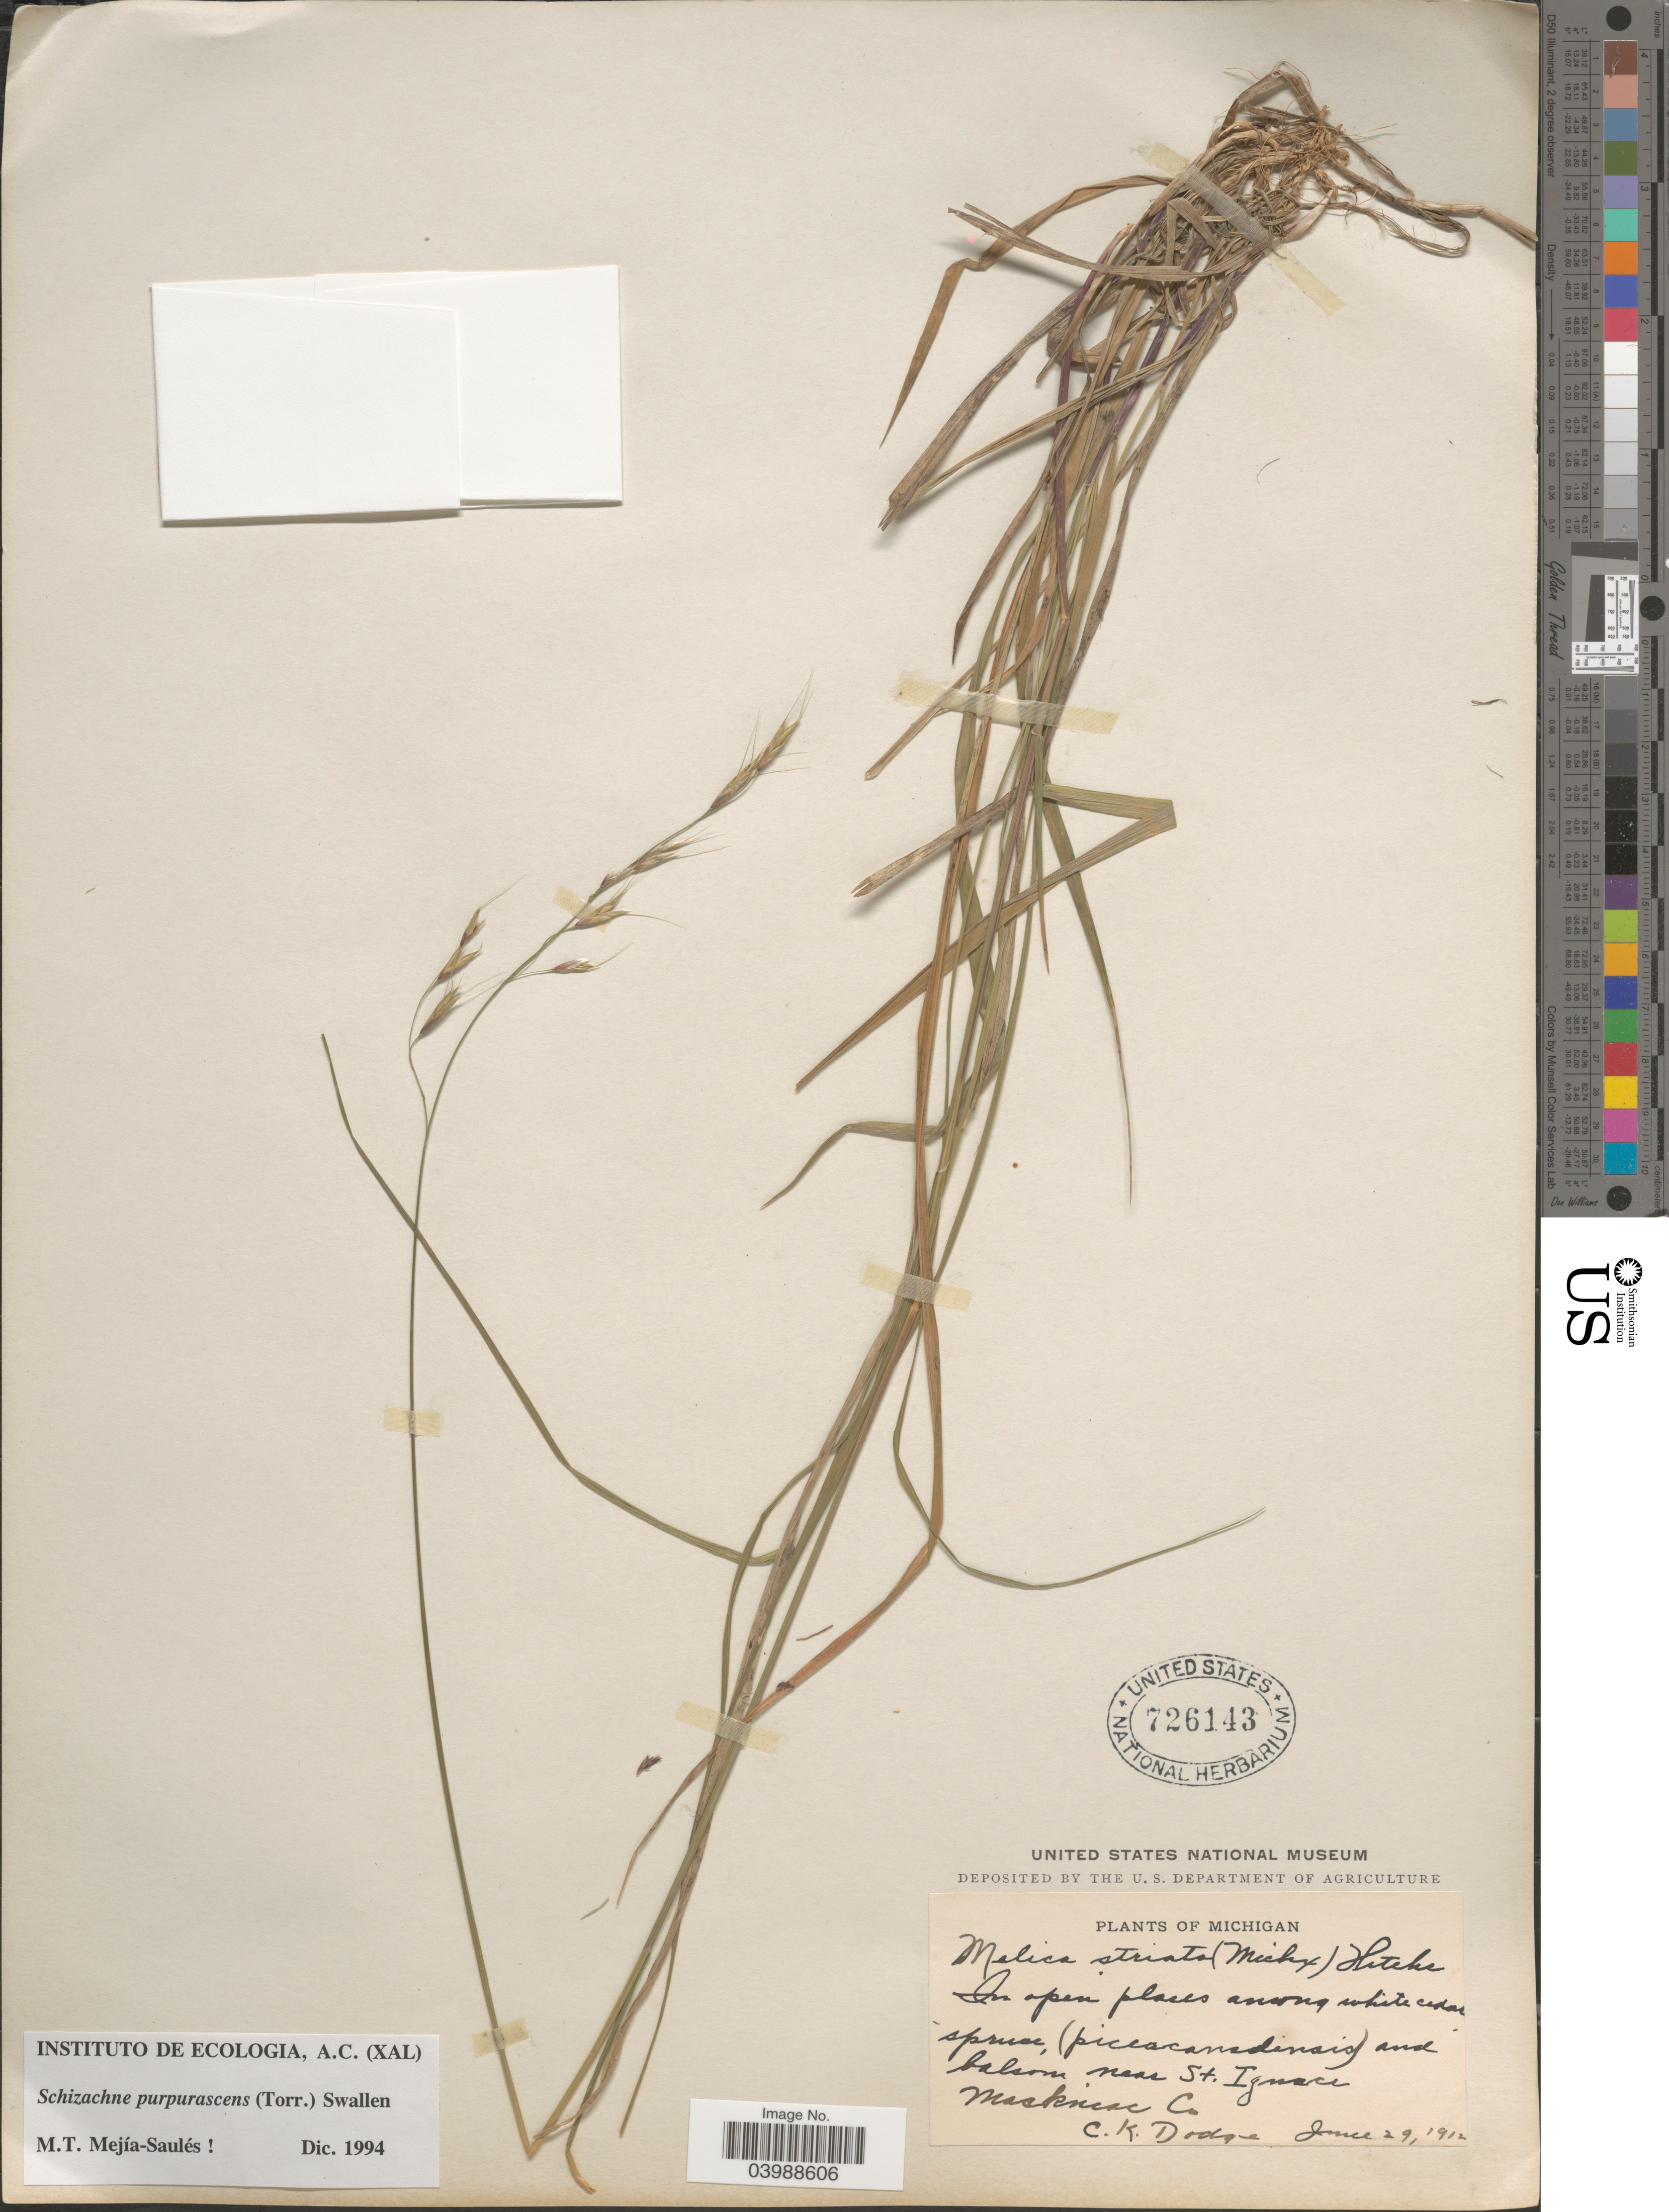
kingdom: Plantae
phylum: Tracheophyta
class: Liliopsida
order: Poales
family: Poaceae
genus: Schizachne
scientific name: Schizachne purpurascens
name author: (Torr.) Swallen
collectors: C. Dodge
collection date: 1912-06-29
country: United States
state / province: Michigan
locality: Near St. Ignace. Mackinac Co.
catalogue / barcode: US 726143